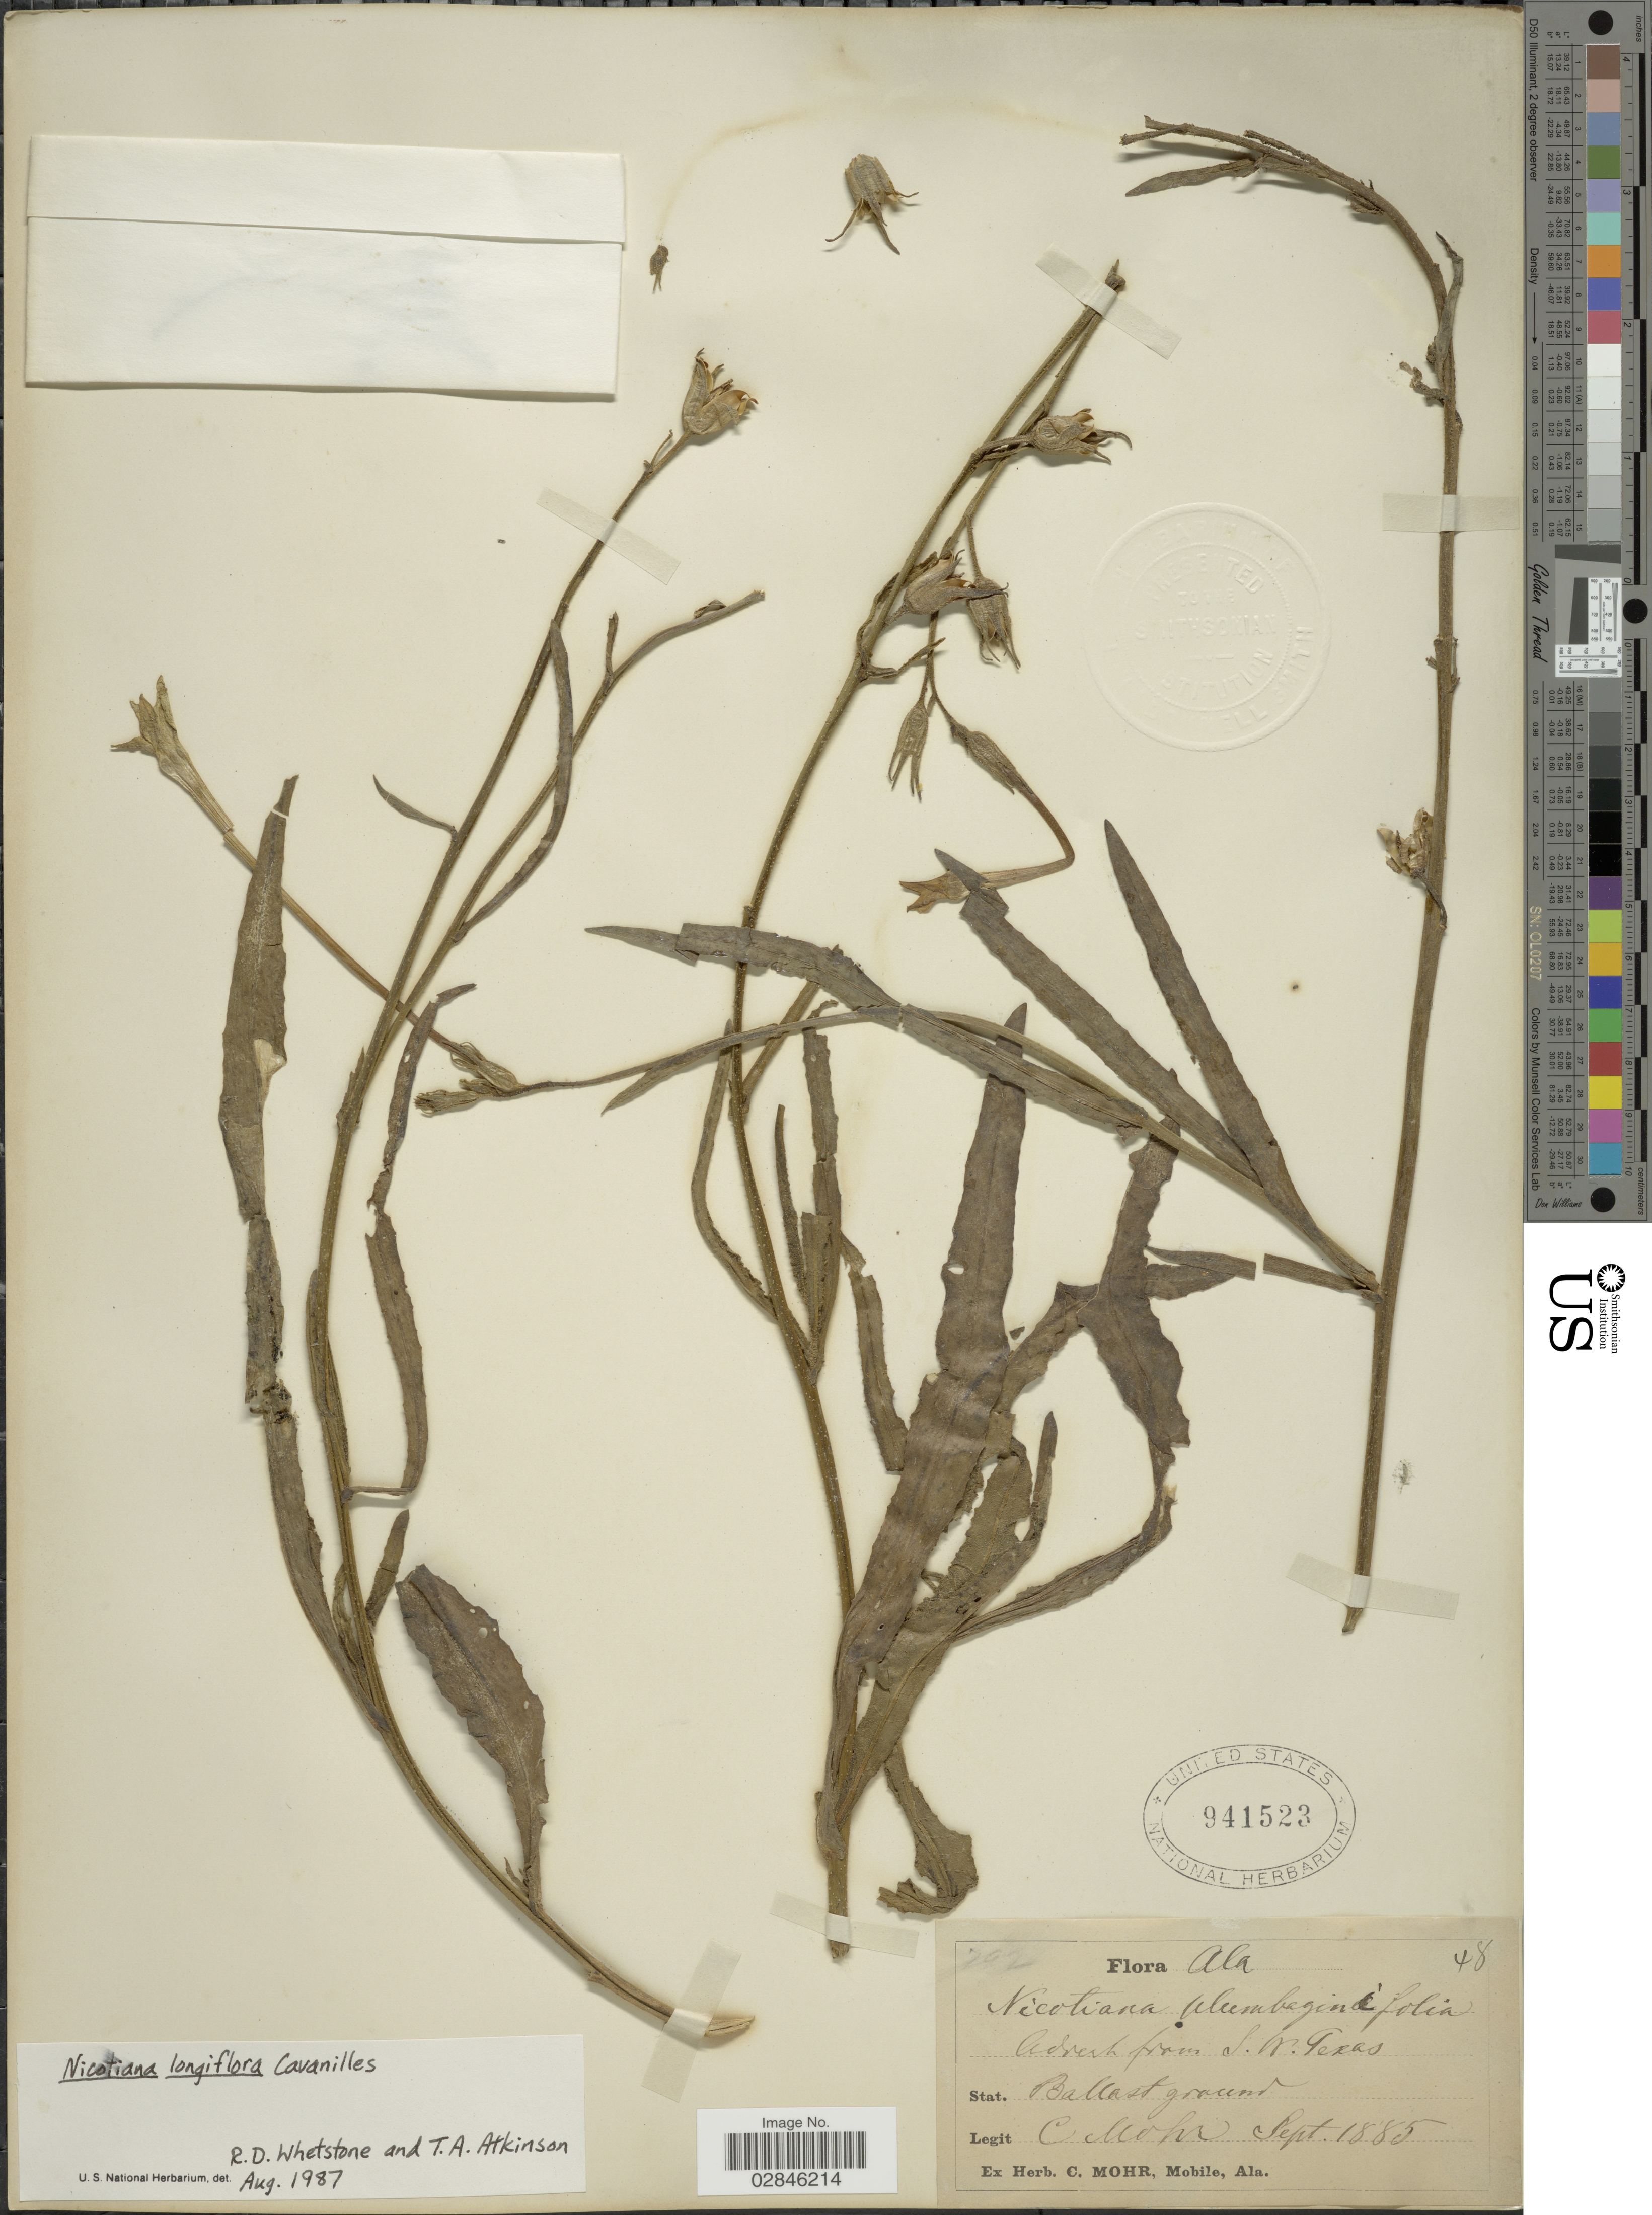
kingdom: Plantae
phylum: Tracheophyta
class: Magnoliopsida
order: Solanales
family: Solanaceae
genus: Nicotiana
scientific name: Nicotiana longiflora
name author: Cav.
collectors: C. T. Mohr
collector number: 48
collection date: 1885-09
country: United States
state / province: Alabama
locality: Ala. Stat. Ballast ground.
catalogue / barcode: US 941523